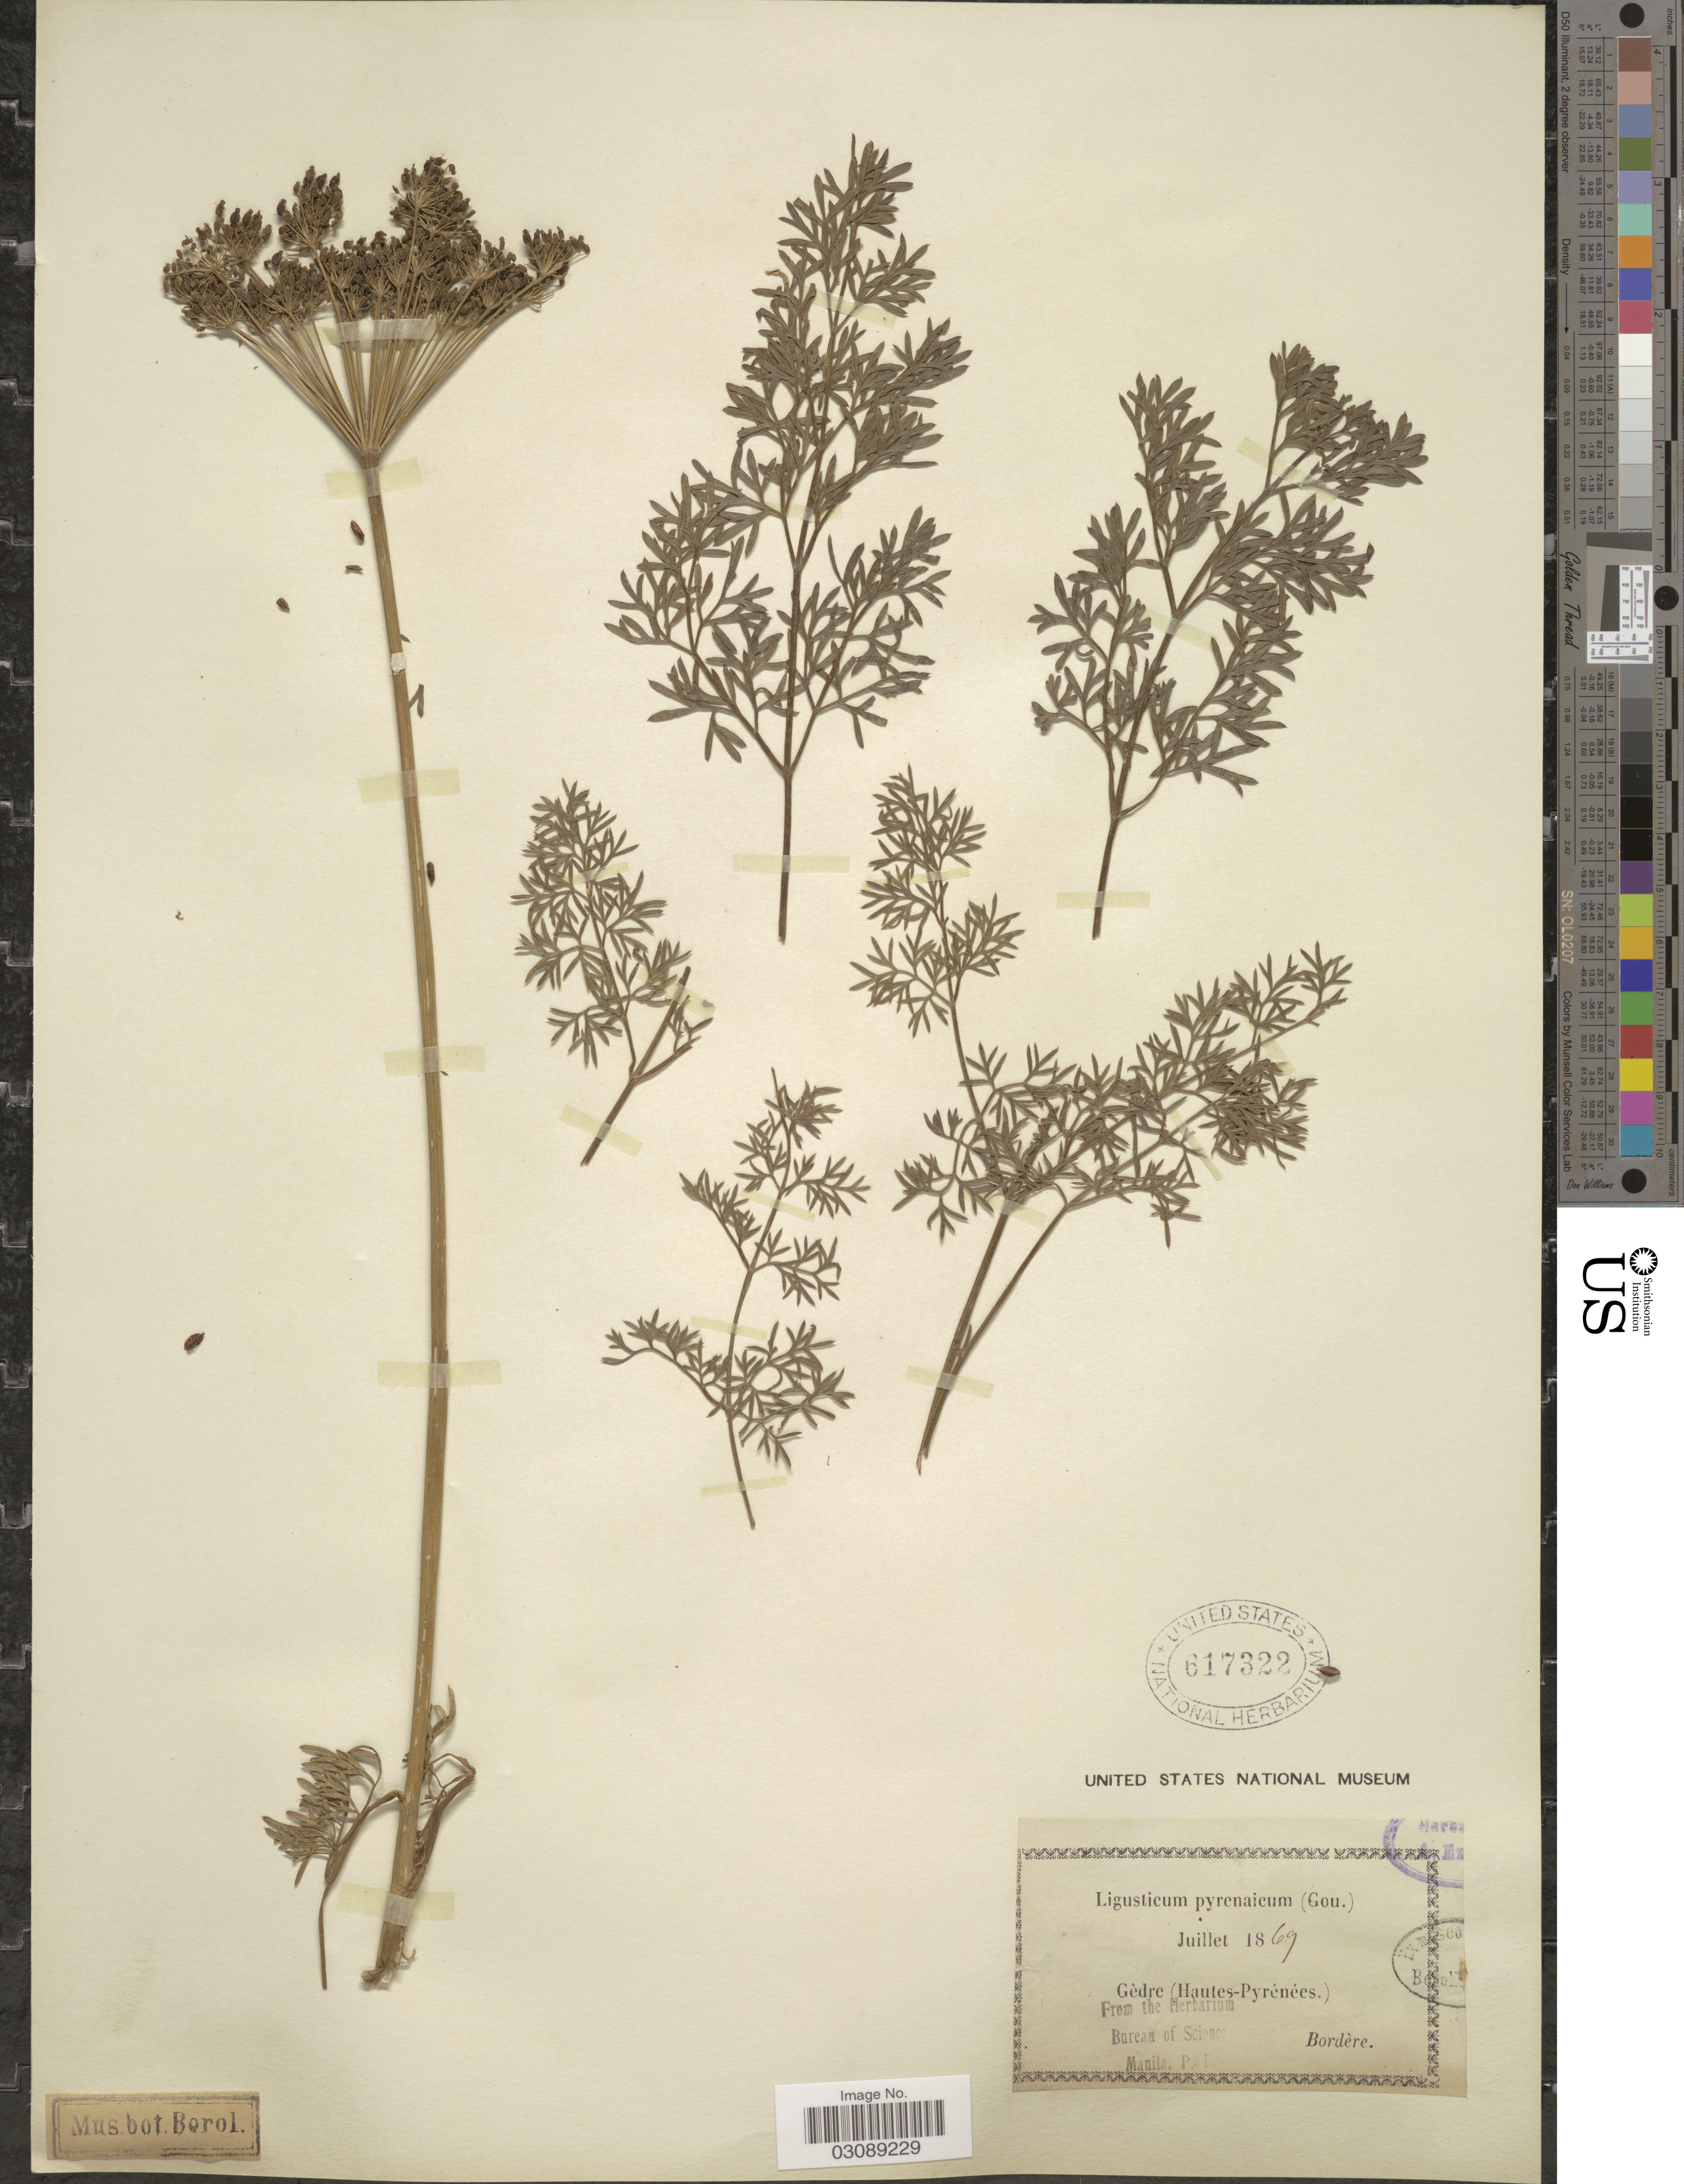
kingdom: Plantae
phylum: Tracheophyta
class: Magnoliopsida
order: Apiales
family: Apiaceae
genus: Ligusticum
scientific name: Ligusticum pyrenaicum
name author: Gouan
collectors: -. Bordère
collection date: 1869-07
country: France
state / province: Occitanie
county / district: Hautes-Pyrénées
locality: Gèdre (Hautes-Pyrénées).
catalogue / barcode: US 617322